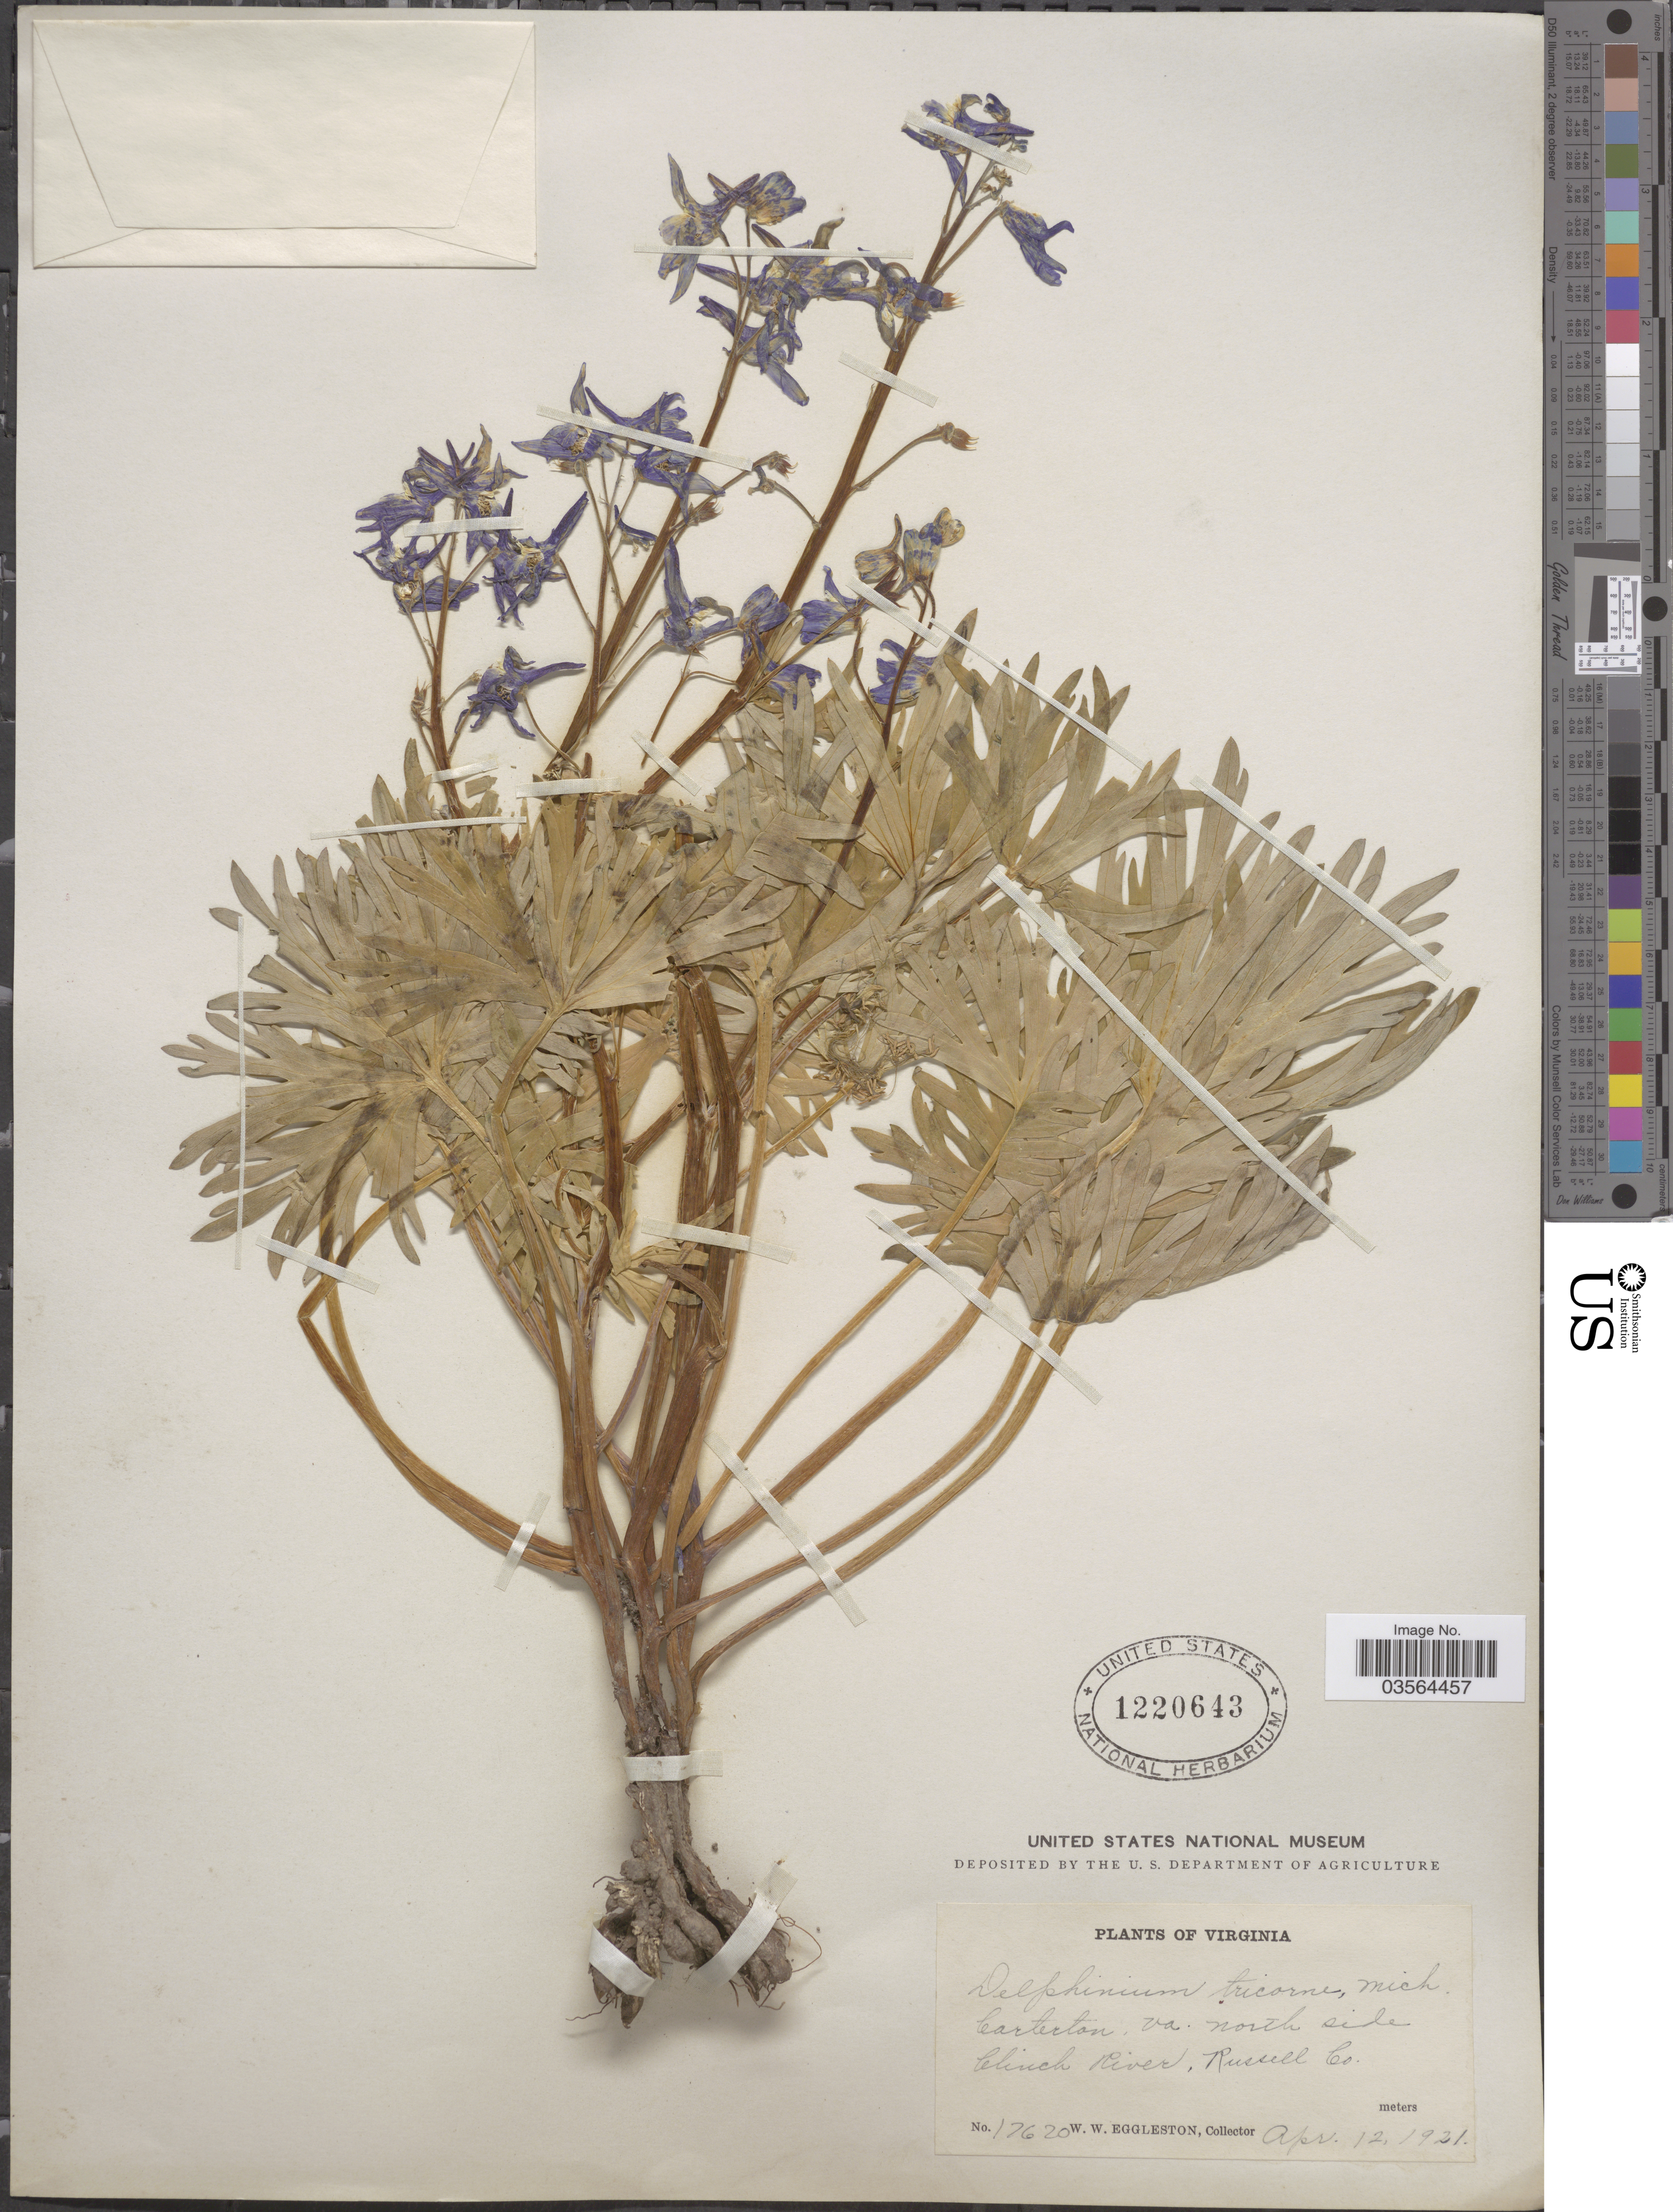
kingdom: Plantae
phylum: Tracheophyta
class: Magnoliopsida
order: Ranunculales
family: Ranunculaceae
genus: Delphinium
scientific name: Delphinium tricorne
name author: Michx.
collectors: W. W. Eggleston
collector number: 17620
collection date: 1921-04-12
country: United States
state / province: Virginia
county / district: Russell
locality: Carterton, Va. North side Clinch River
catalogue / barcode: US 1220643